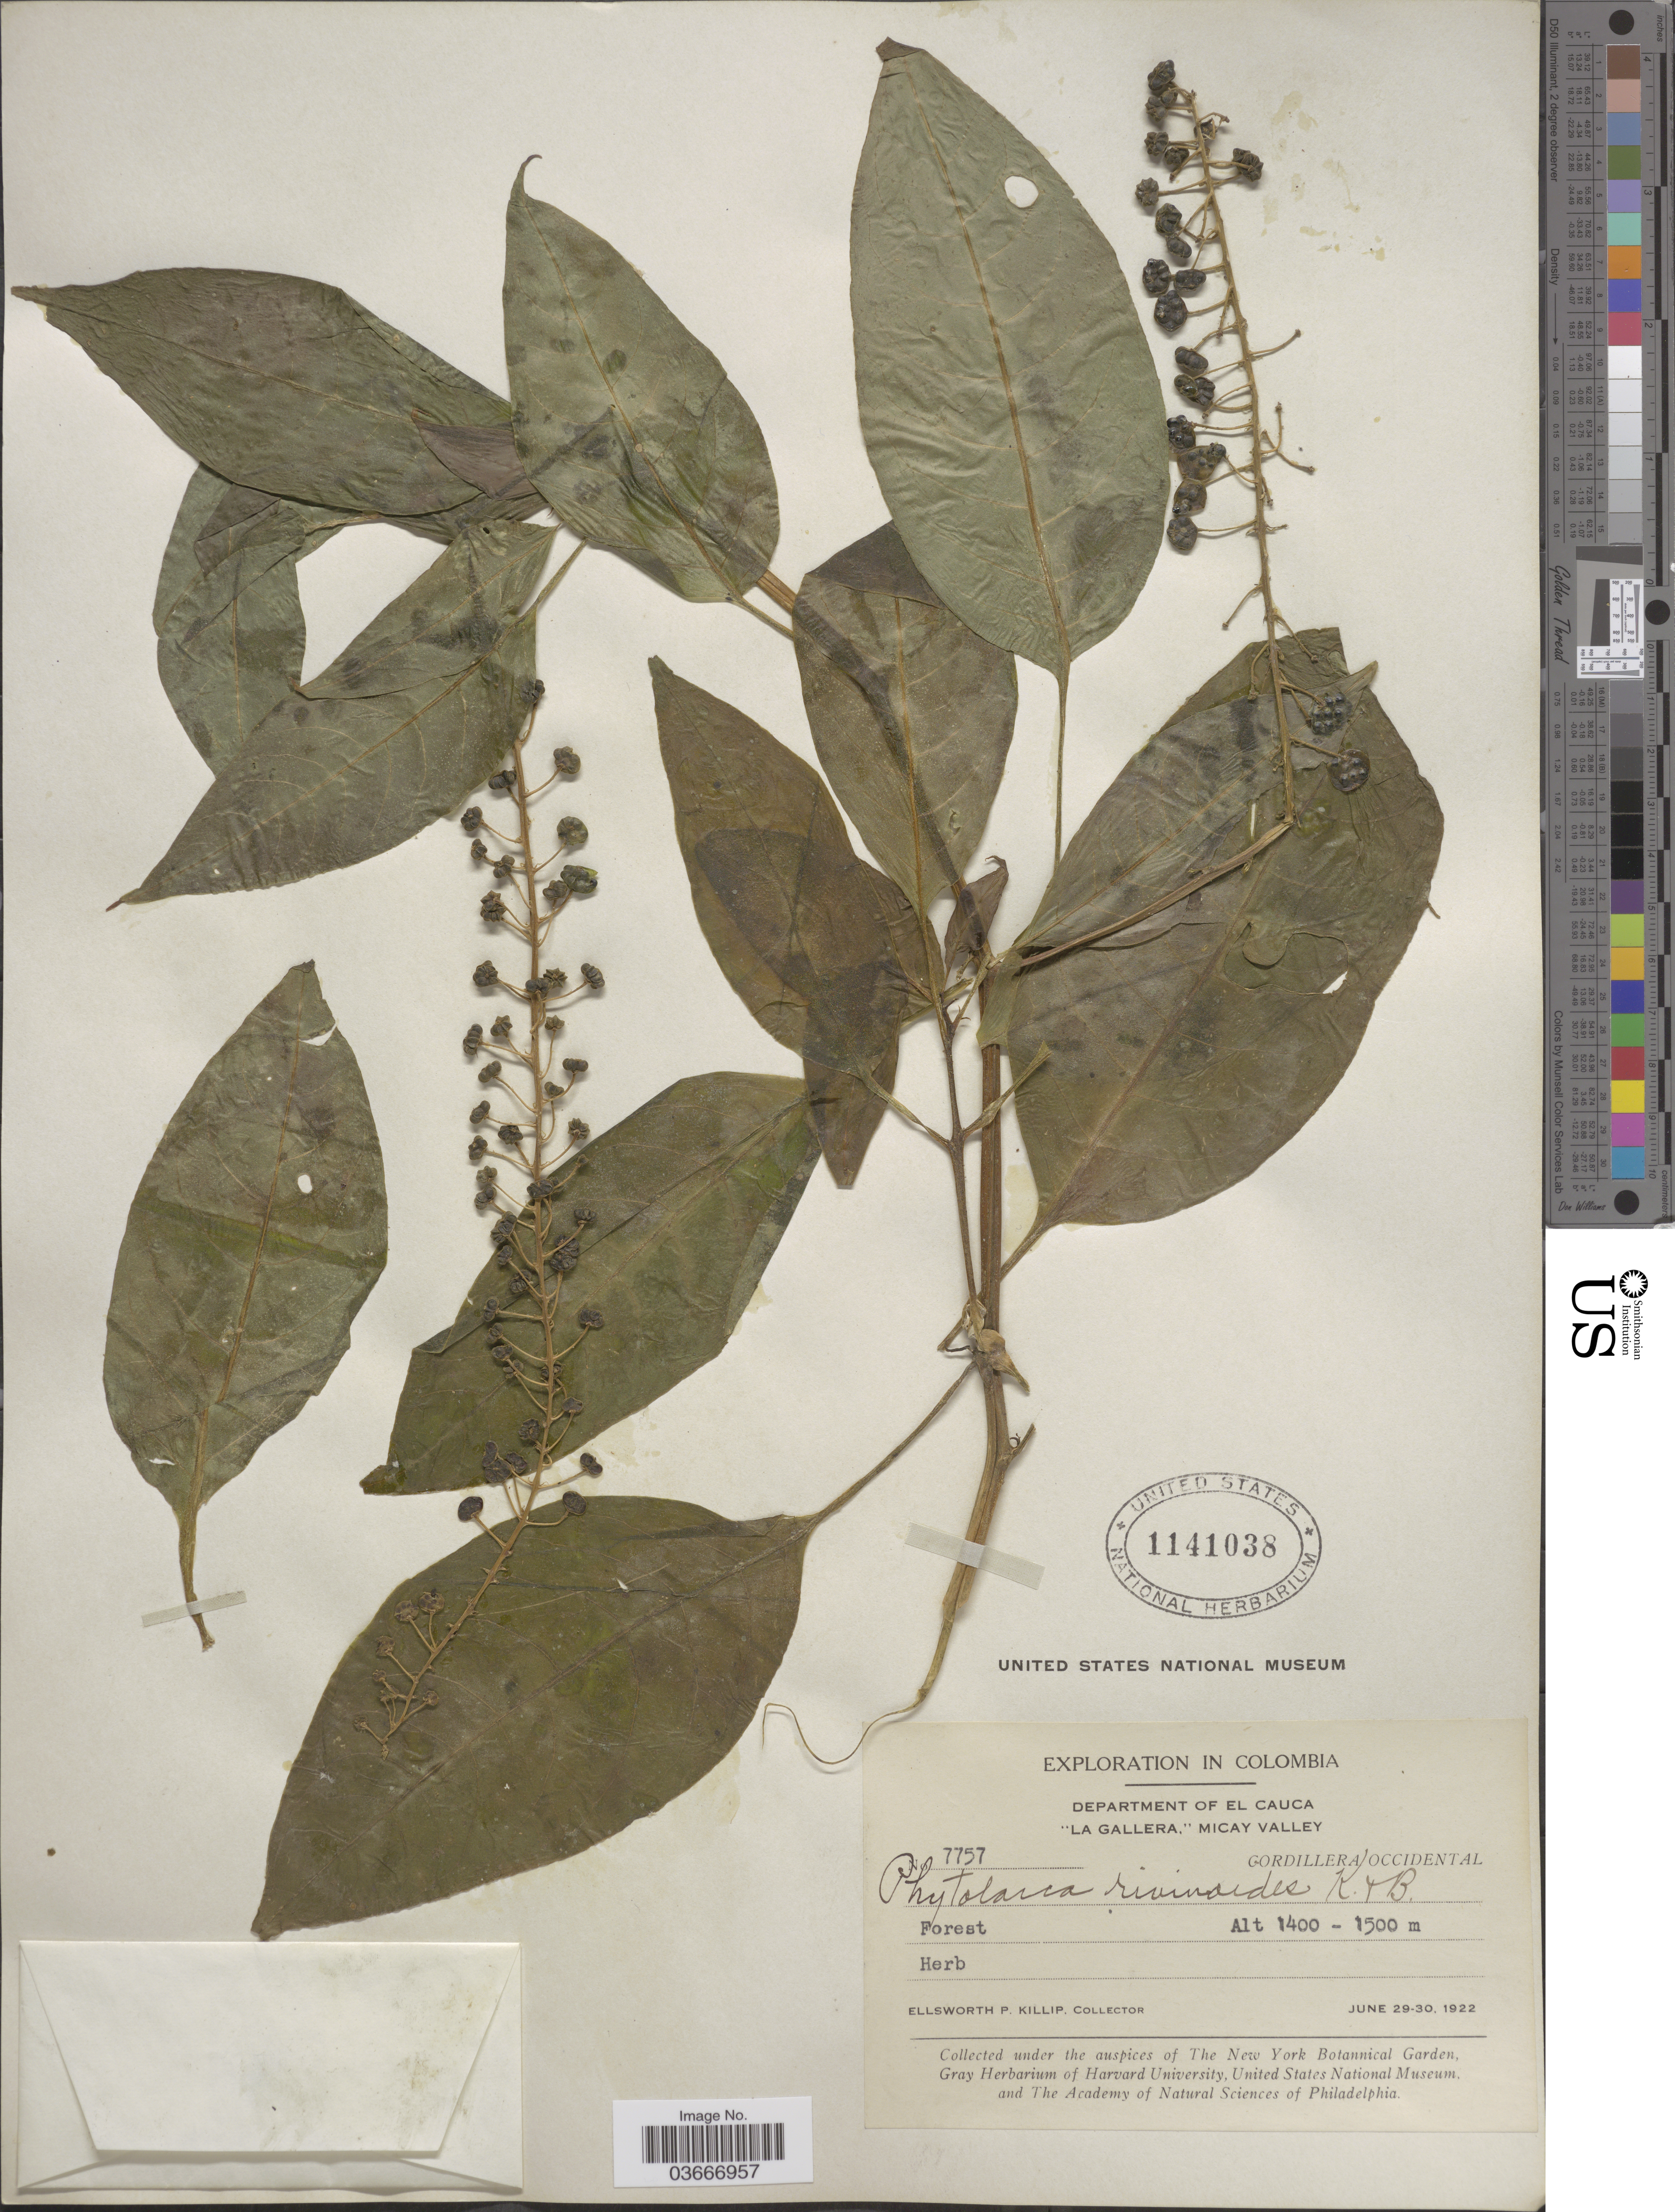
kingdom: Plantae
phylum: Tracheophyta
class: Magnoliopsida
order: Caryophyllales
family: Phytolaccaceae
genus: Phytolacca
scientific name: Phytolacca rivinoides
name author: Kunth & C.D. Bouché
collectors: E. P. Killip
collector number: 7757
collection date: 1922-06-29/1922-06-30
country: Colombia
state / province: Cauca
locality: Department of El Cauca. "La Gallera," Micay Valley. Cordillera Occidental.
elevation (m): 1400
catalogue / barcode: US 1141038